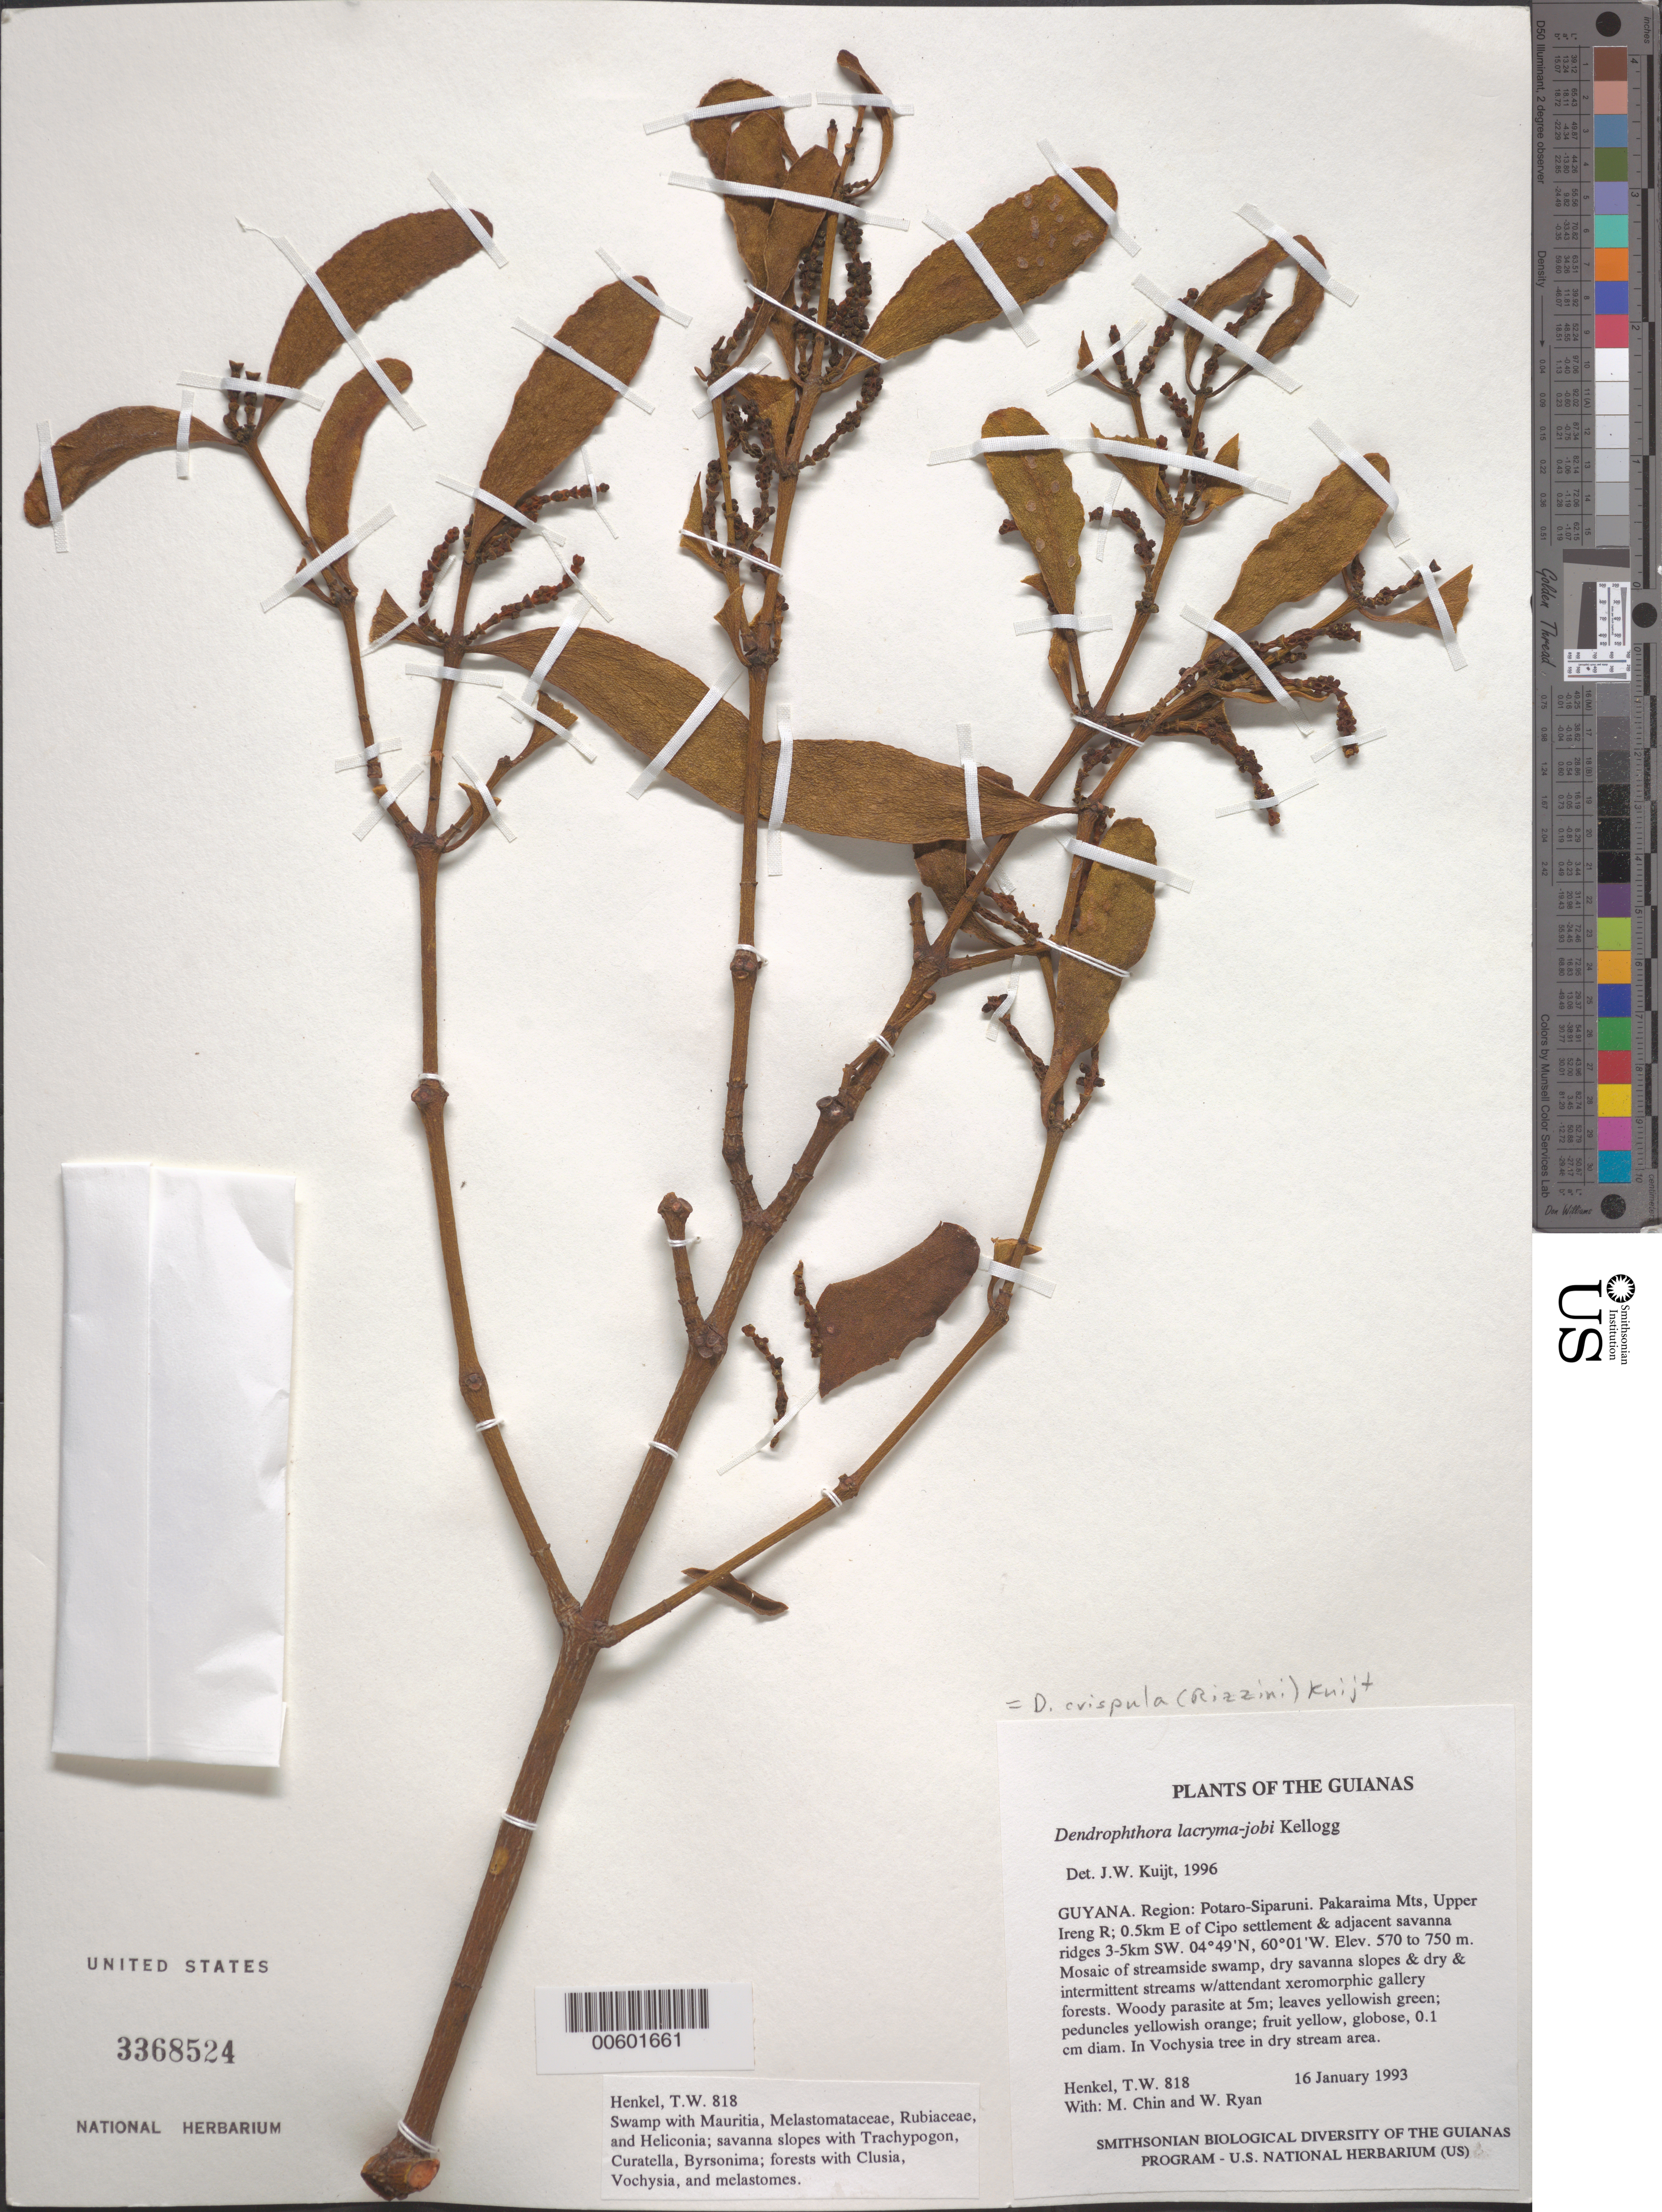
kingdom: Plantae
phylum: Tracheophyta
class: Magnoliopsida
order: Santalales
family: Viscaceae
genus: Dendrophthora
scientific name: Dendrophthora lacryma-jobi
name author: E.A. Kellogg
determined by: Kuijt, Job, (CANADA)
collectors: T. Henkel, M. Chin & W. Ryan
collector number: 818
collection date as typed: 16 January 1993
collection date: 1993-01-16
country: Guyana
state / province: Potaro-Siparuni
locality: Pakaraima Mts, Upper Ireng R; 0.5 km E of Cipo settlement and adjacent savanna ridges 3-5 km SW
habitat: Mosaic of streamside swamp, dry savanna slopes and dry and intermittent streams with attendant xeromorphic gallery forests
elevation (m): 570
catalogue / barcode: US 3368524